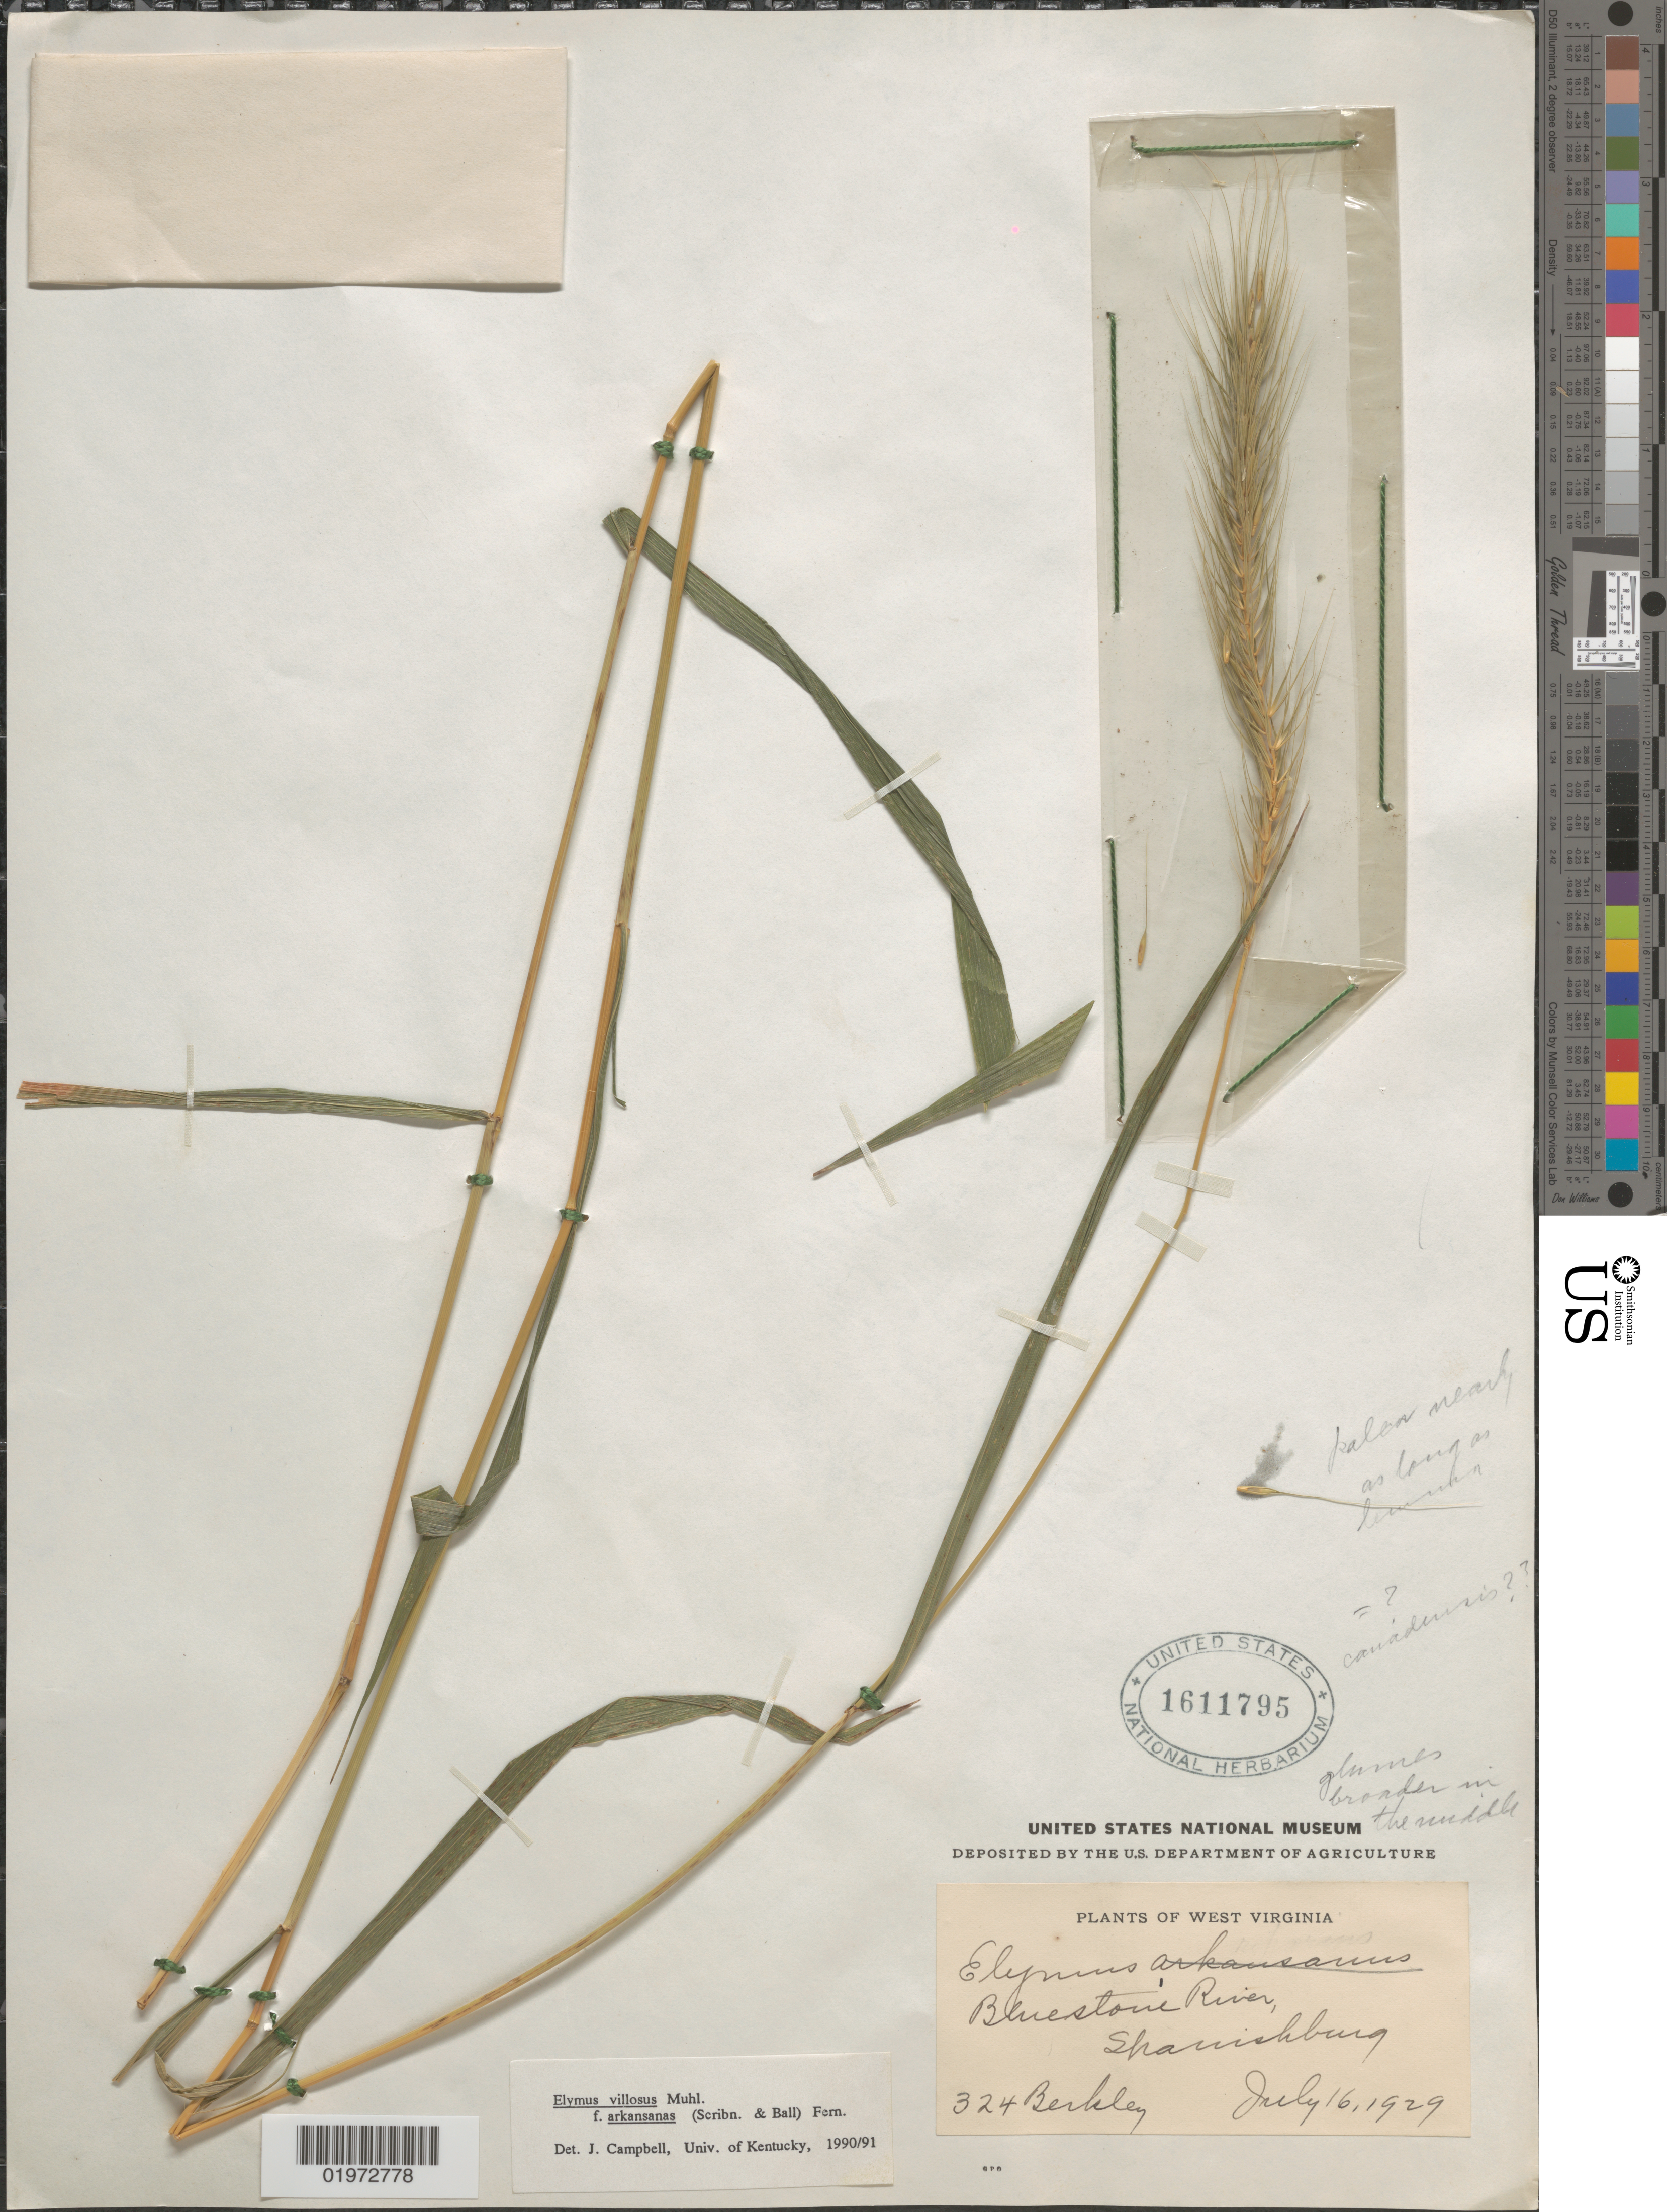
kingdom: Plantae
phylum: Tracheophyta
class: Liliopsida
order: Poales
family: Poaceae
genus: Elymus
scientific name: Elymus villosus var. arkansanus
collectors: Berkley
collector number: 324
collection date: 1929-07-16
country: United States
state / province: West Virginia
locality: Bluestone River, Spanishburg.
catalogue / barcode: US 1611795